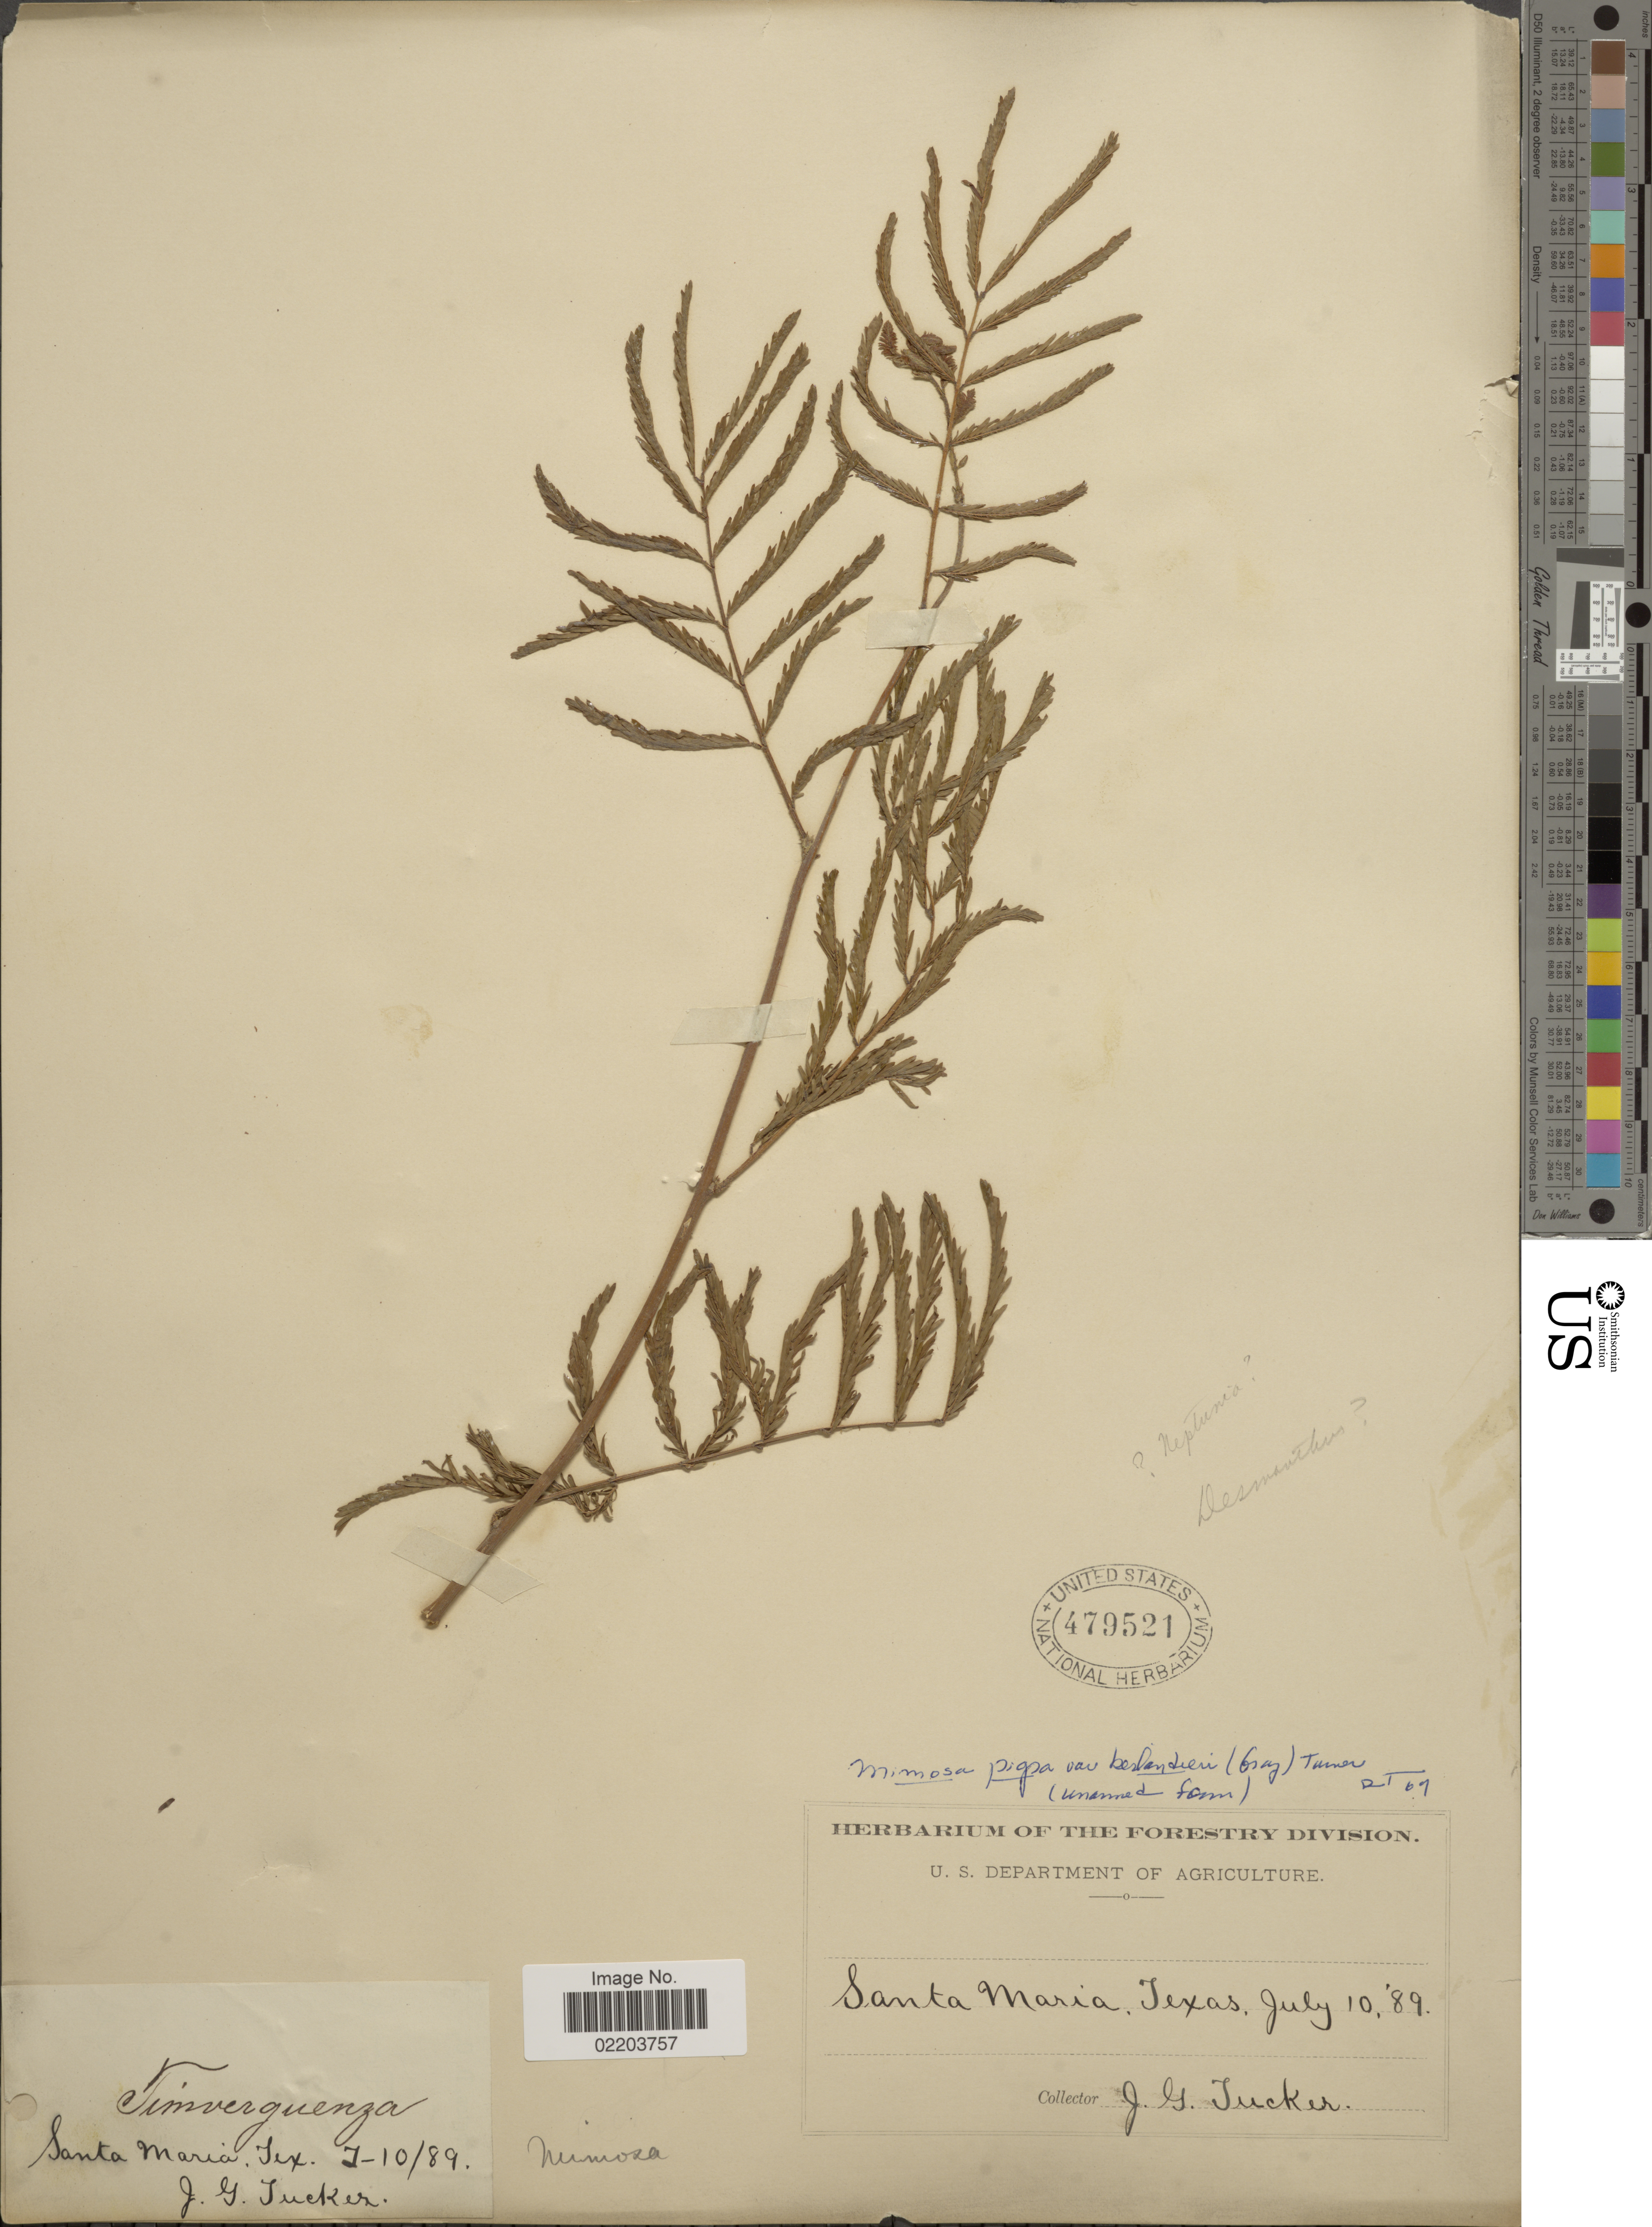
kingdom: Plantae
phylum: Tracheophyta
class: Magnoliopsida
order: Fabales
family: Fabaceae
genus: Mimosa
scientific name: Mimosa pigra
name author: L.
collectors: J. G. Tucker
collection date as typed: Transcribed d/m/y: 10/7/89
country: United States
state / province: Texas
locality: Santa Maria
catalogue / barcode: US 479521